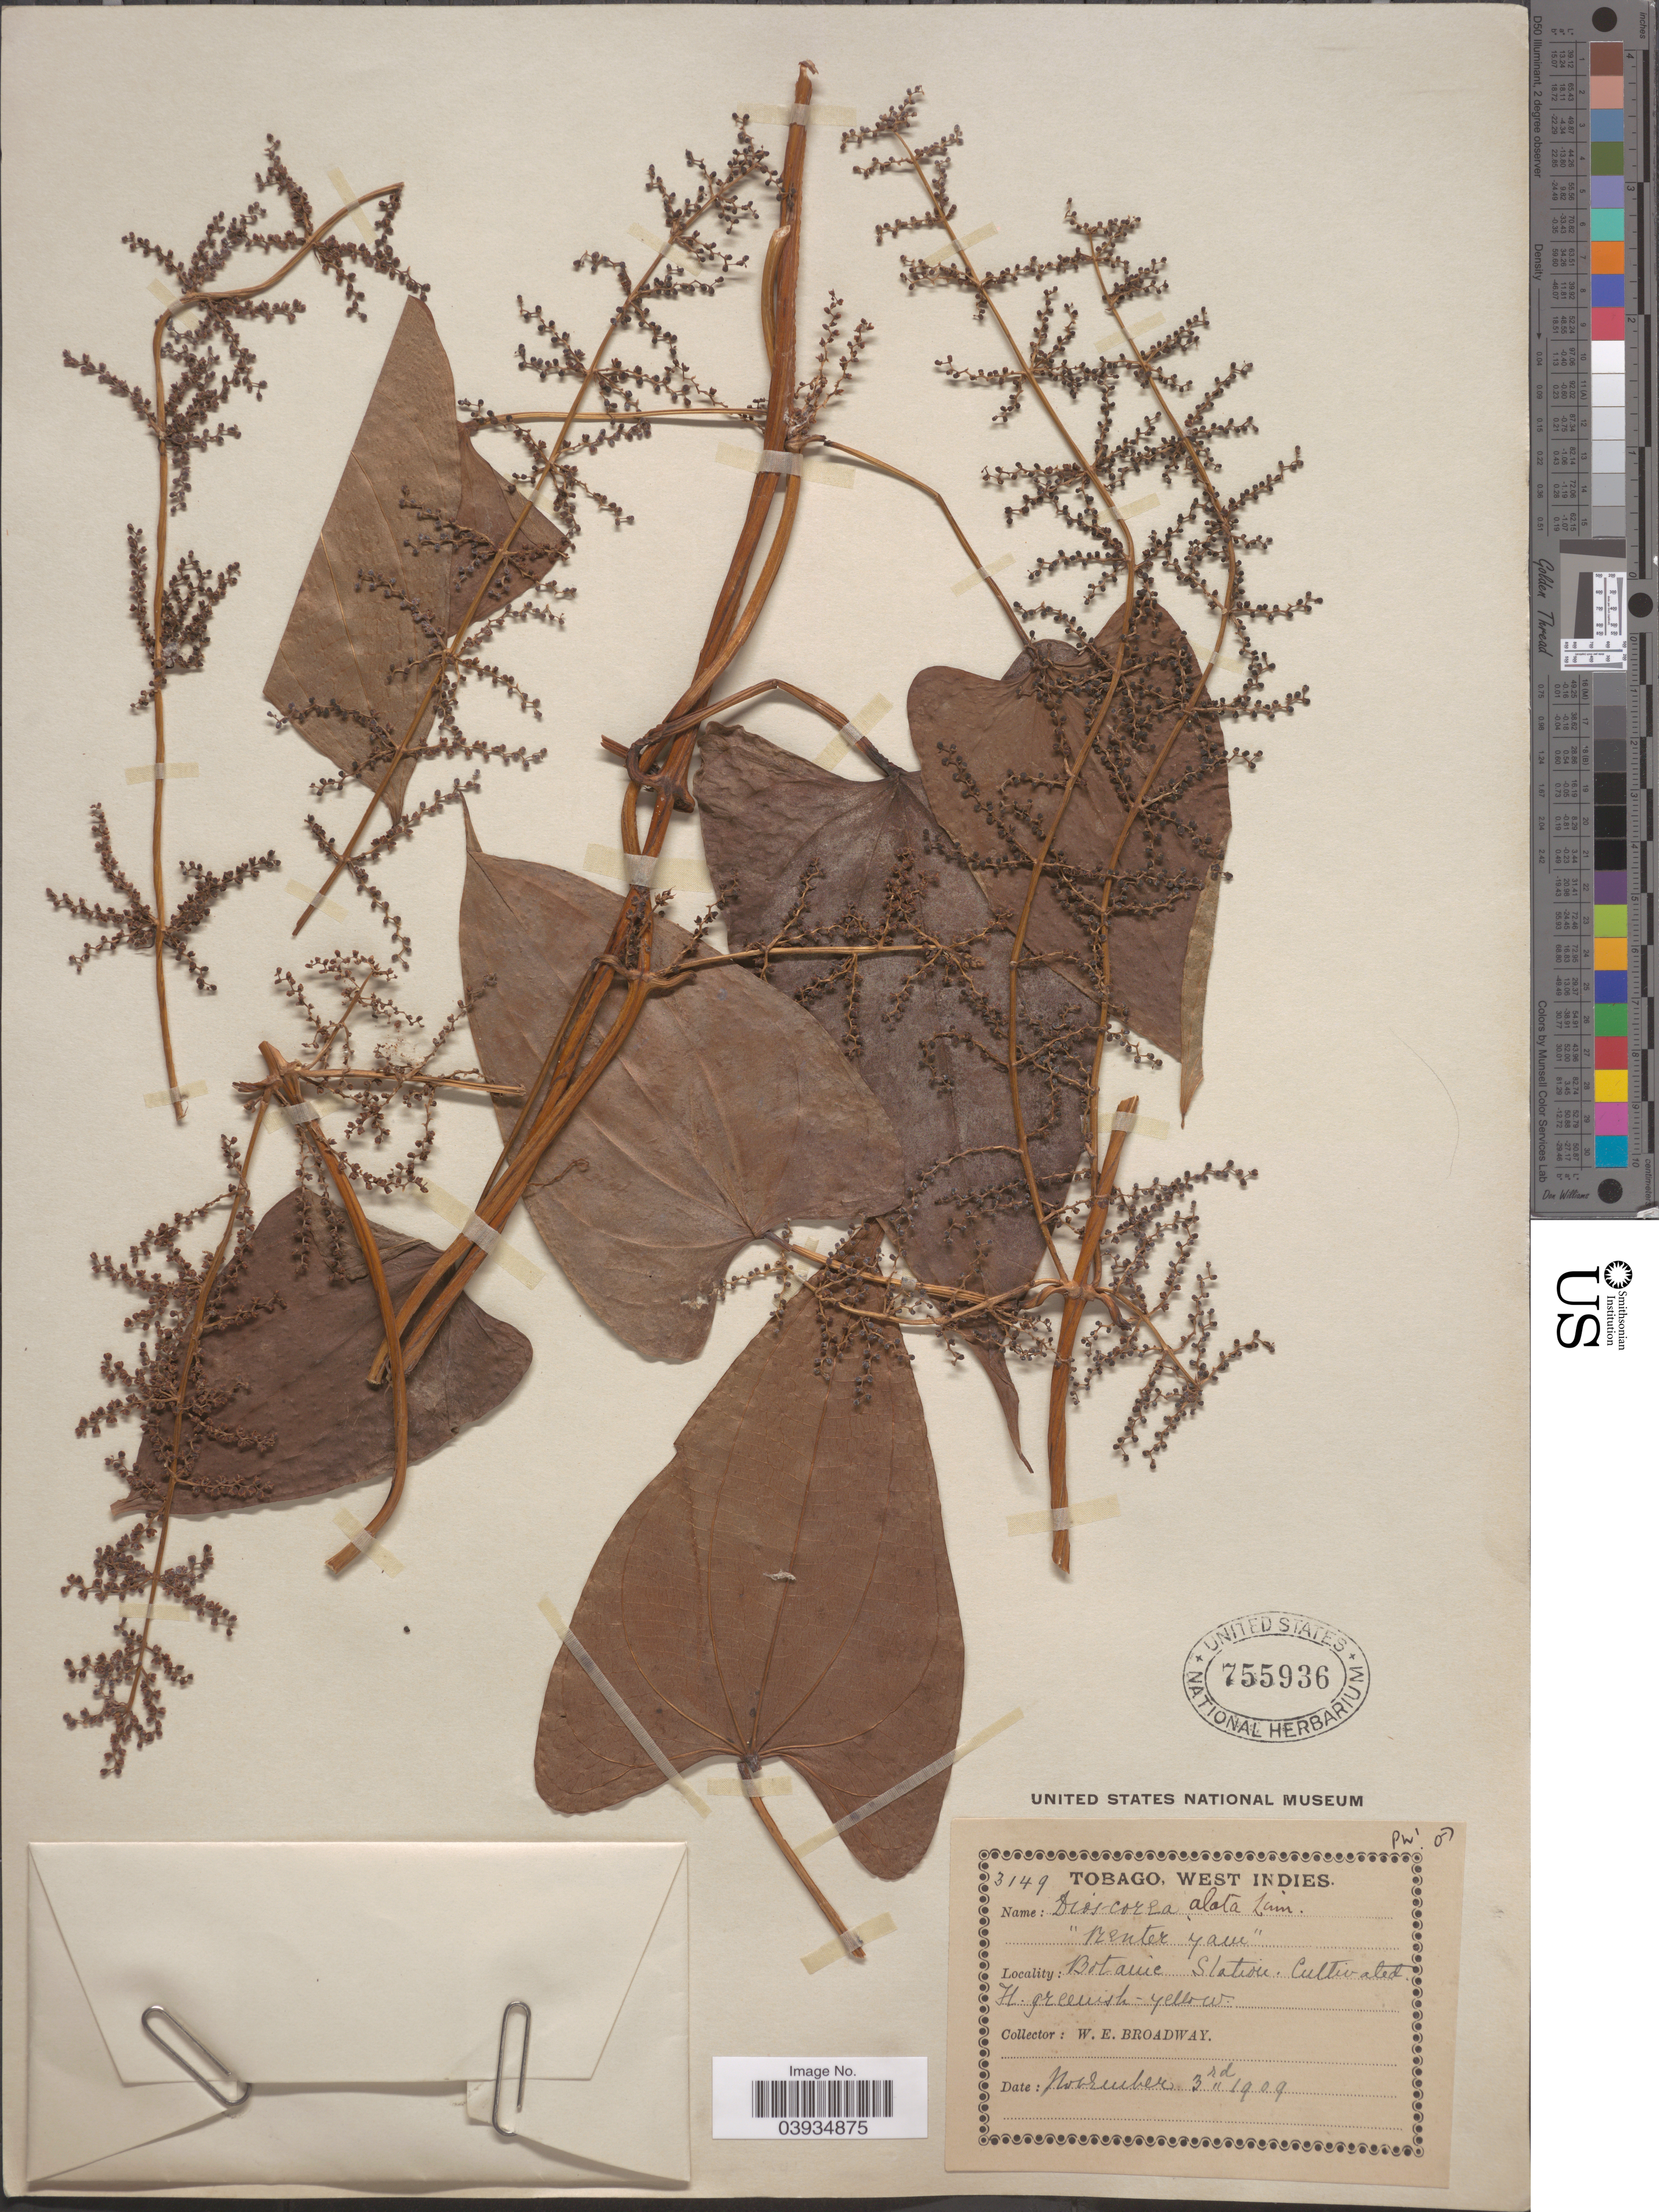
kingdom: Plantae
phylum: Tracheophyta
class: Liliopsida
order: Dioscoreales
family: Dioscoreaceae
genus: Dioscorea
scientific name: Dioscorea alata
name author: L.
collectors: W. E. Broadway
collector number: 3149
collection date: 1909-11-03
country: Trinidad and Tobago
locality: Tobago. Botanic Station.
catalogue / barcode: US 755936